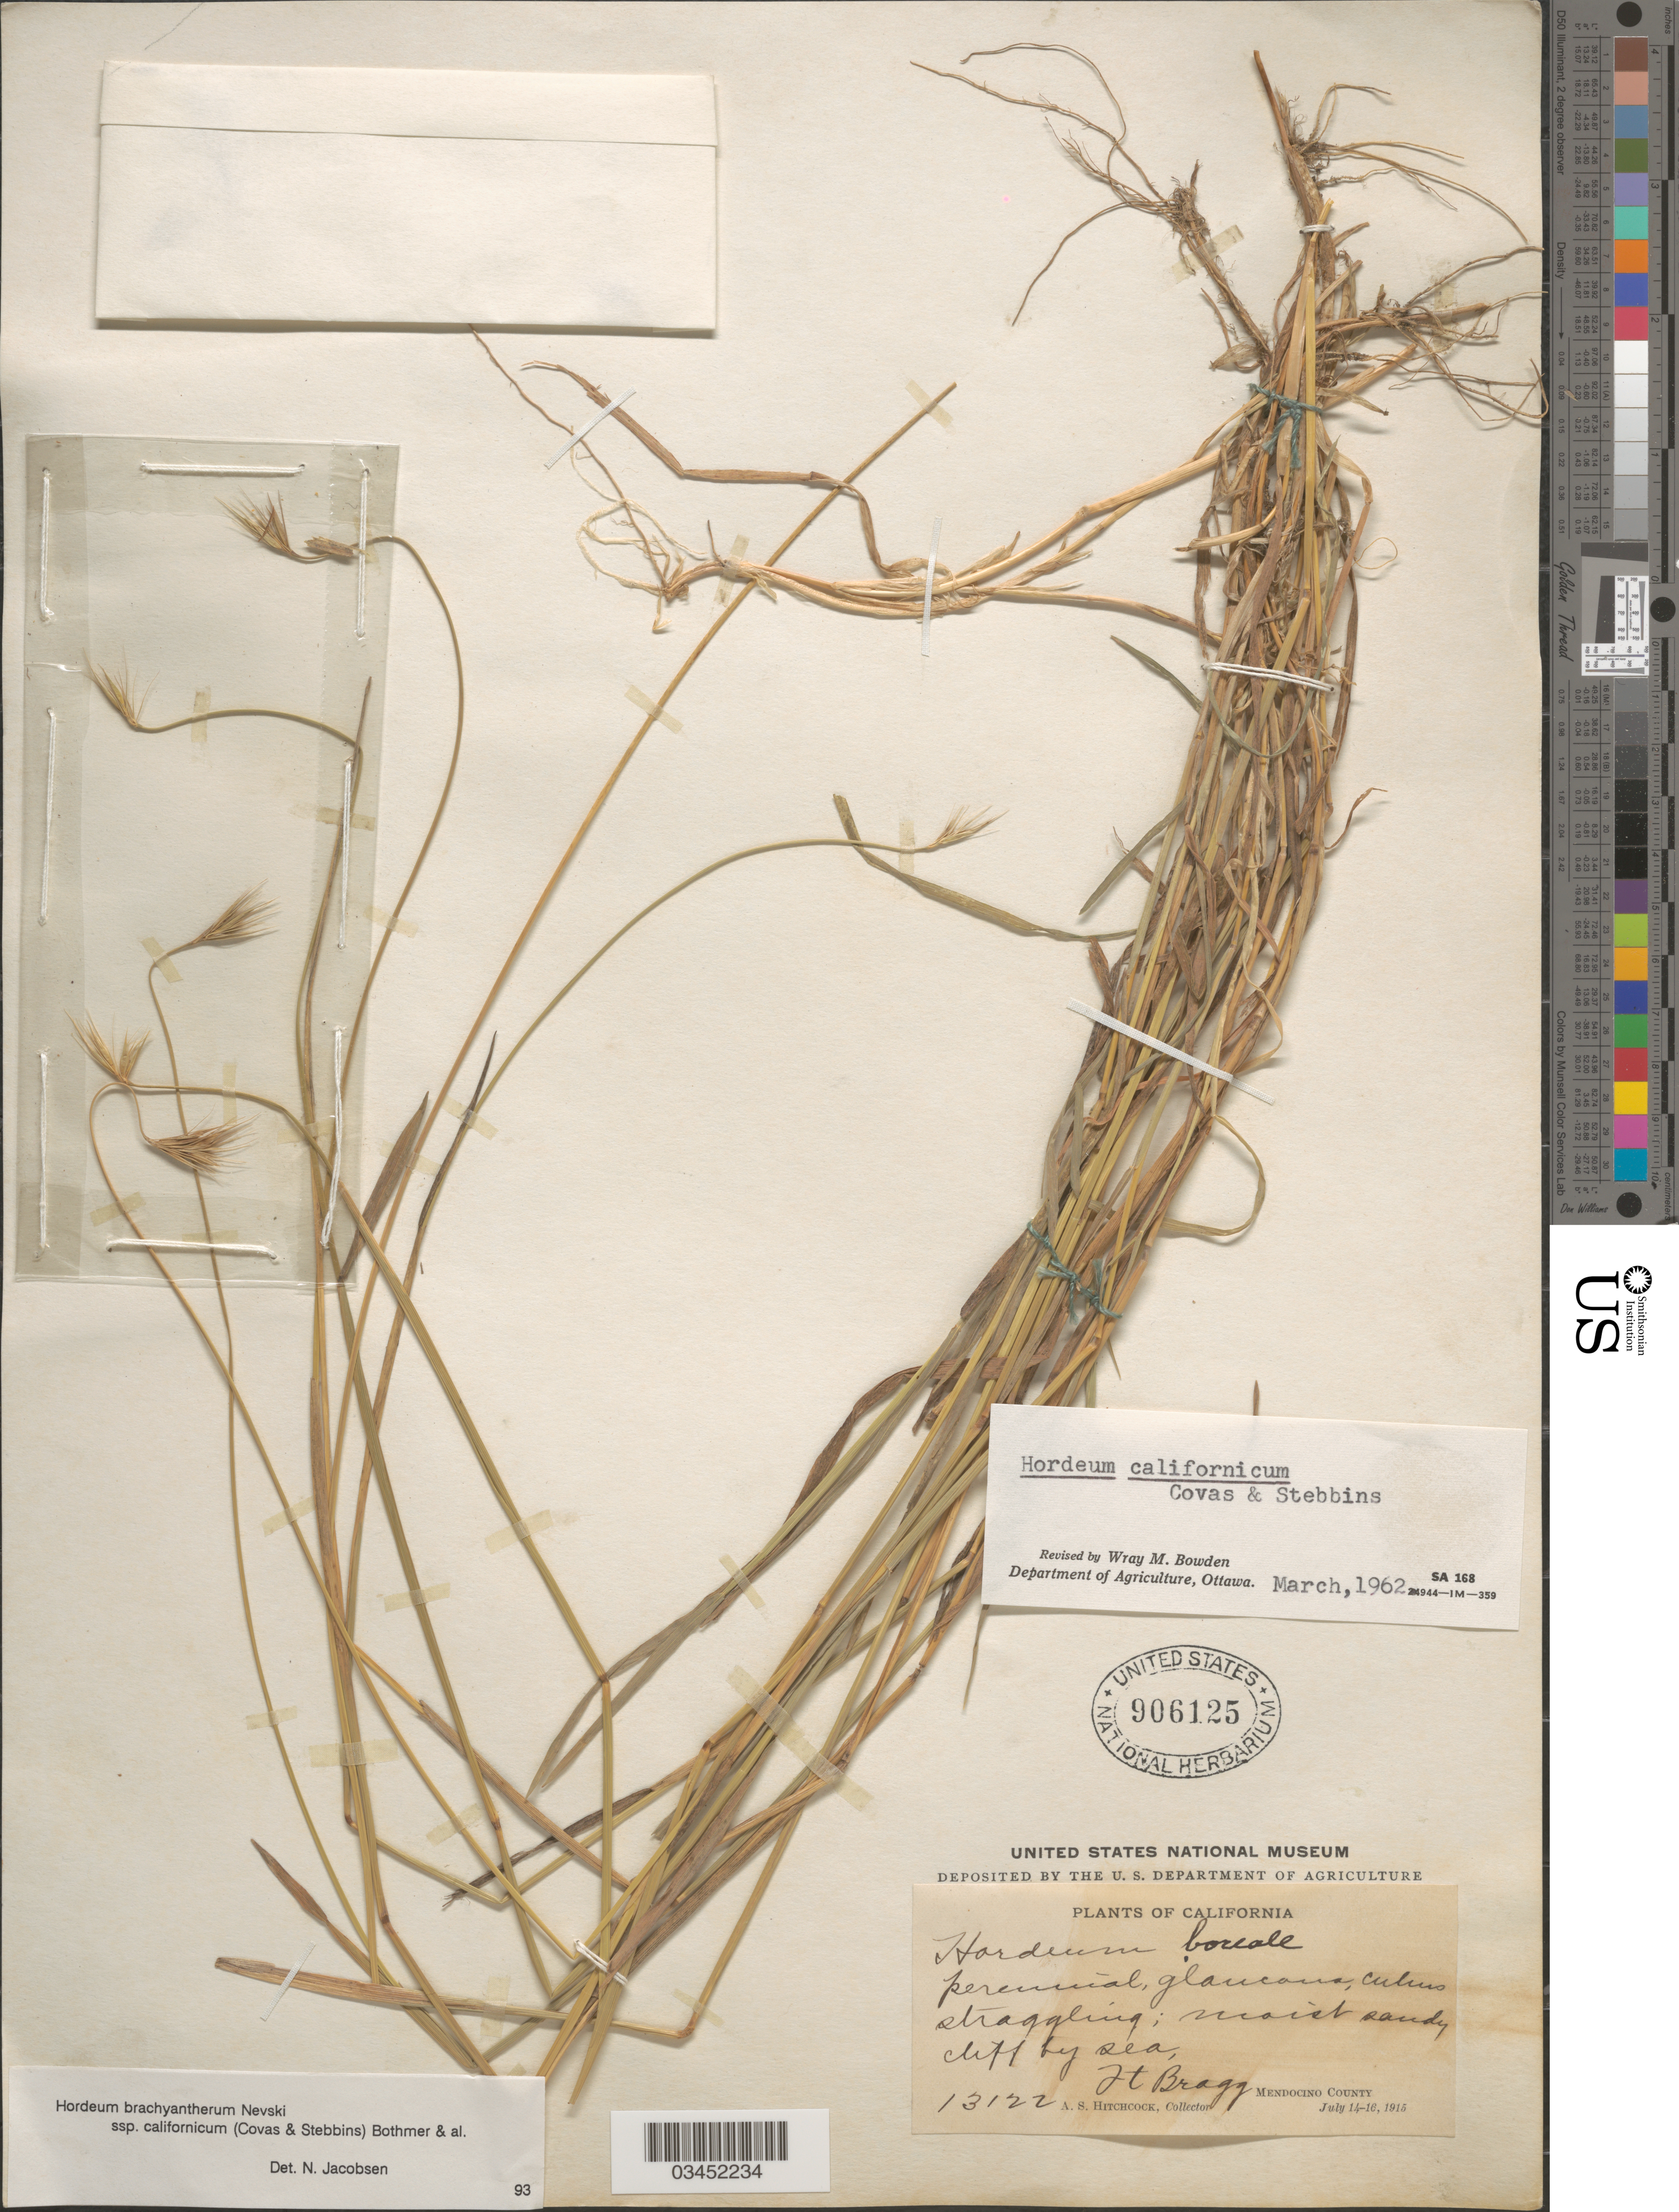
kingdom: Plantae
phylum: Tracheophyta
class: Liliopsida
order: Poales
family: Poaceae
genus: Hordeum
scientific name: Hordeum brachyantherum subsp. californicum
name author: (Covas & Stebbins) Bothmer et al.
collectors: A. S. Hitchcock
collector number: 13122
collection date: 1915-07-14/1915-07-16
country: United States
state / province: California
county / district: Mendocino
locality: Moist sandy cliff by sea, Ft. Bragg. Mendocino County.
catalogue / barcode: US 906125